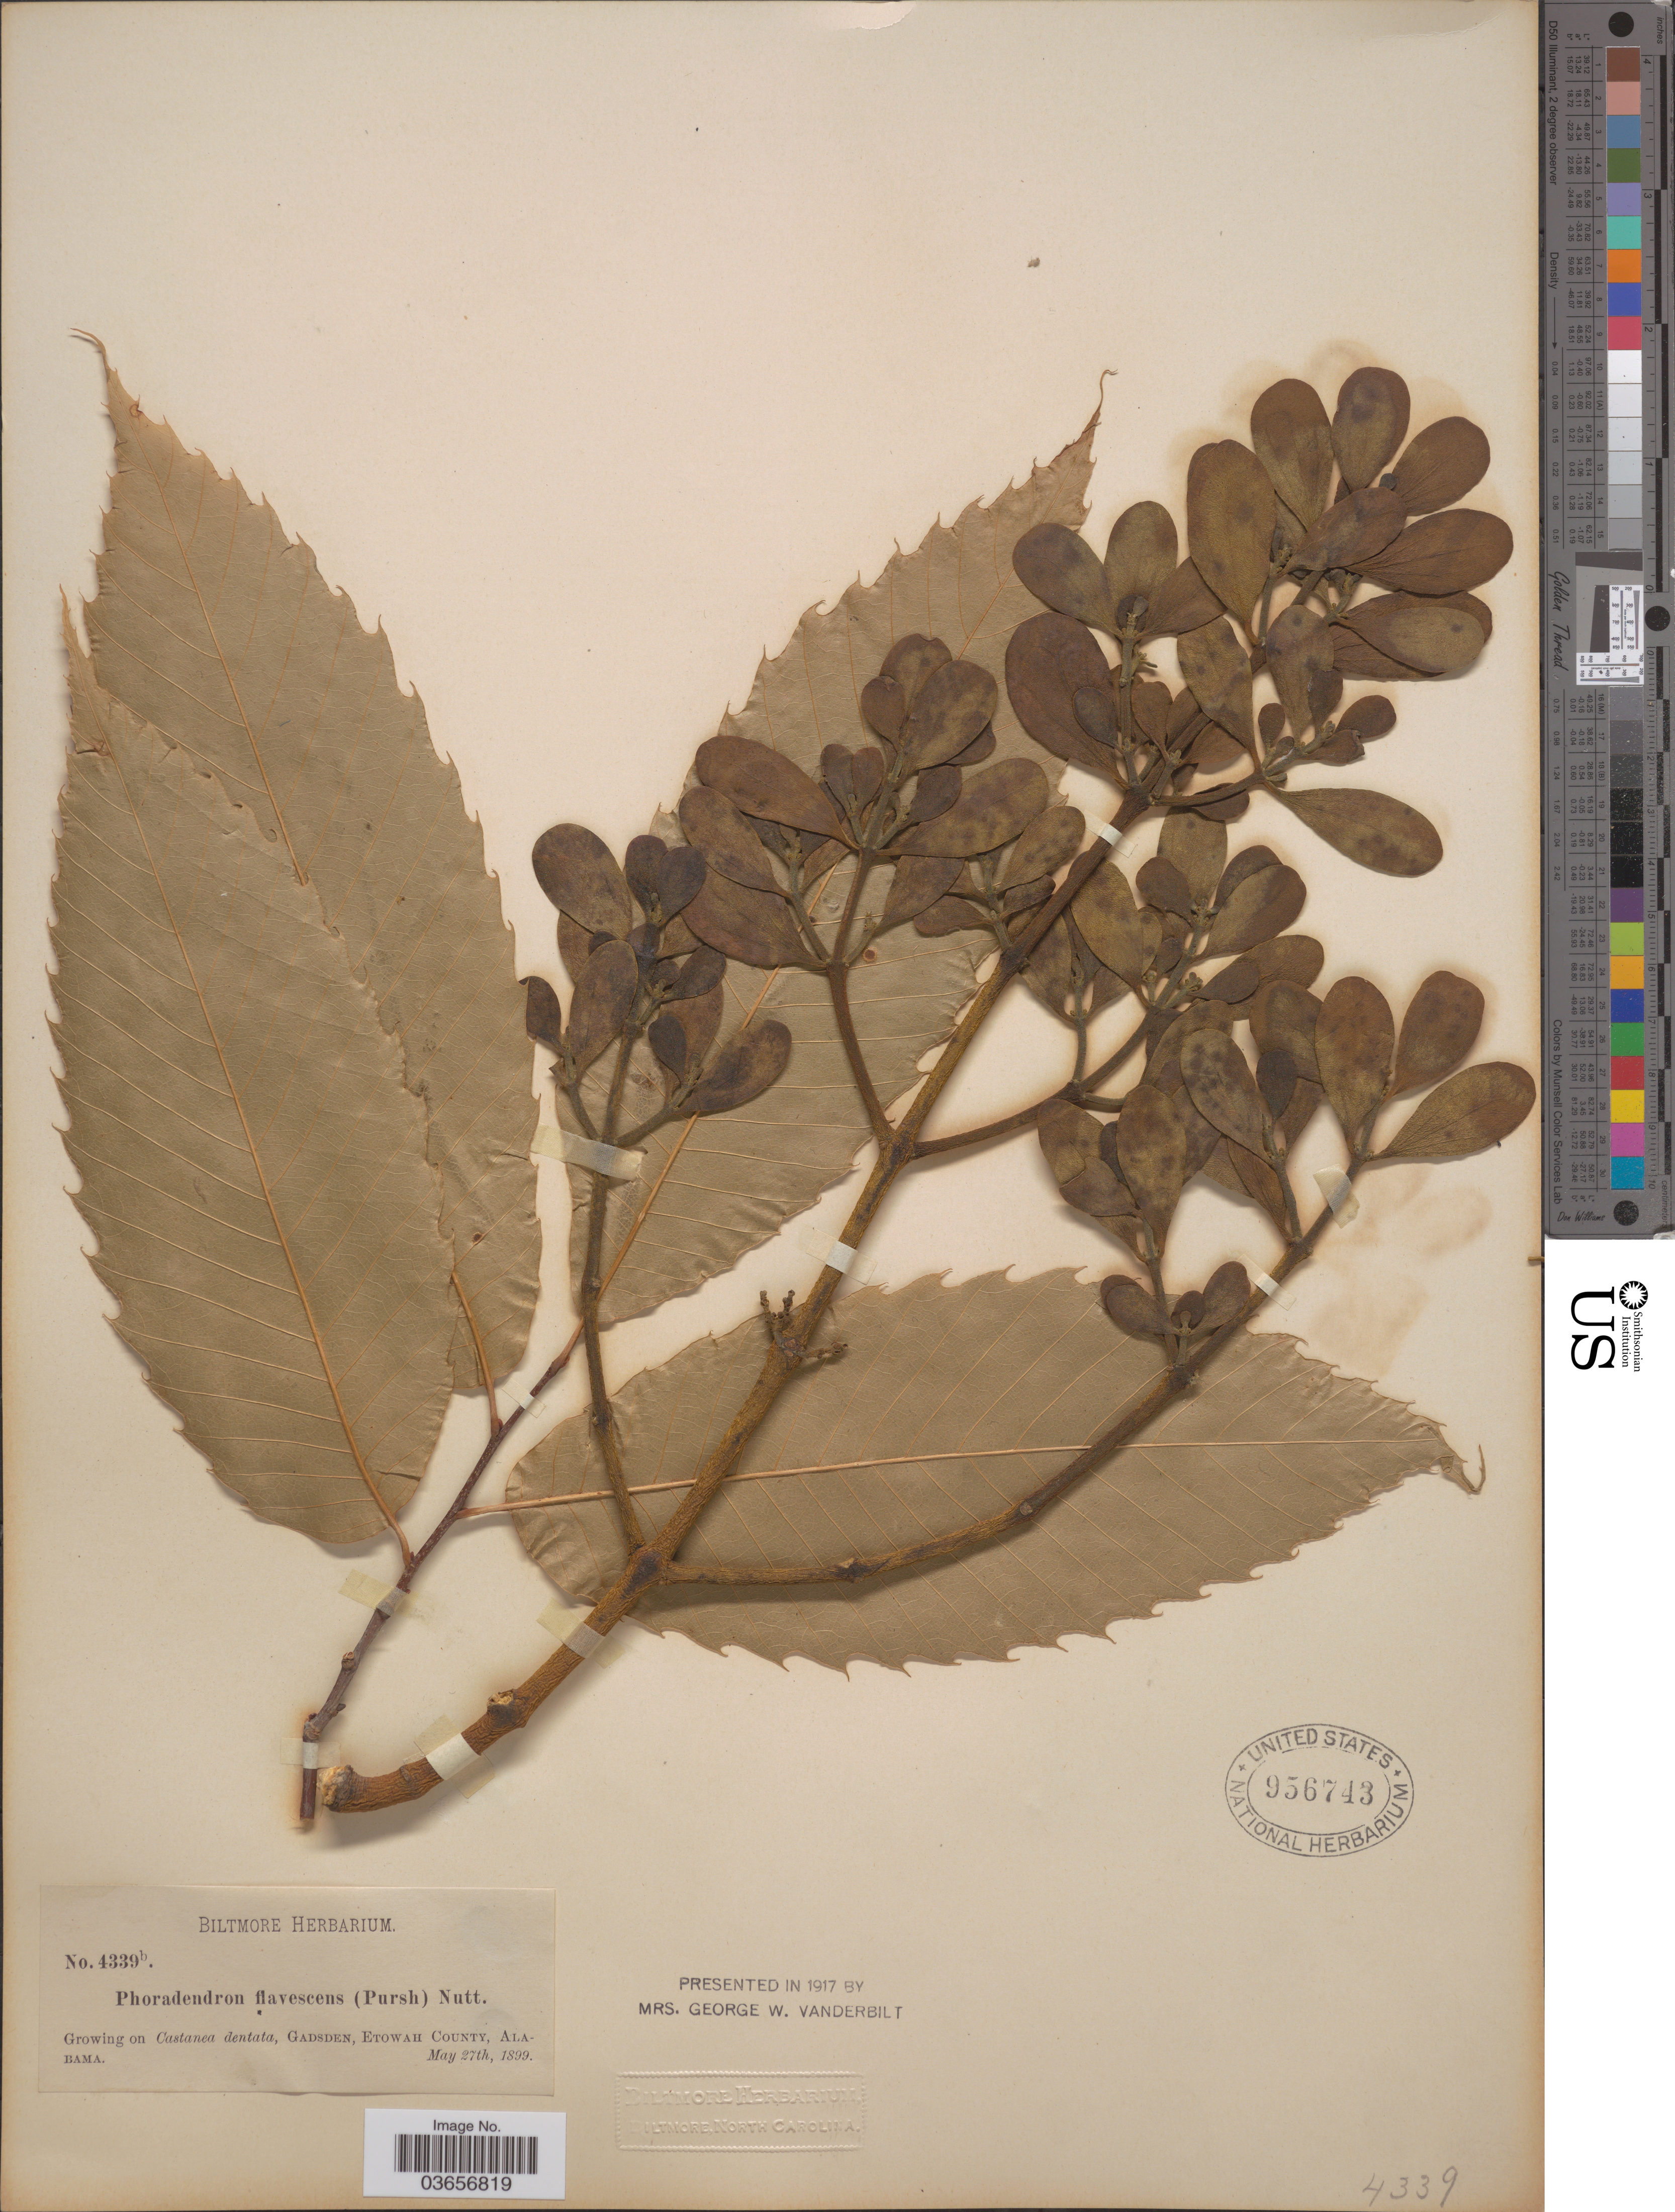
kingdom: Plantae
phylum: Tracheophyta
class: Magnoliopsida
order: Santalales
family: Viscaceae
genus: Phoradendron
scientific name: Phoradendron flavescens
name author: Nutt.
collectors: ex herb. Biltmore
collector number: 4339b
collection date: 1899-05-27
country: United States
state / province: Alabama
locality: Gadsden, Etowah County.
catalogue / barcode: US 956743